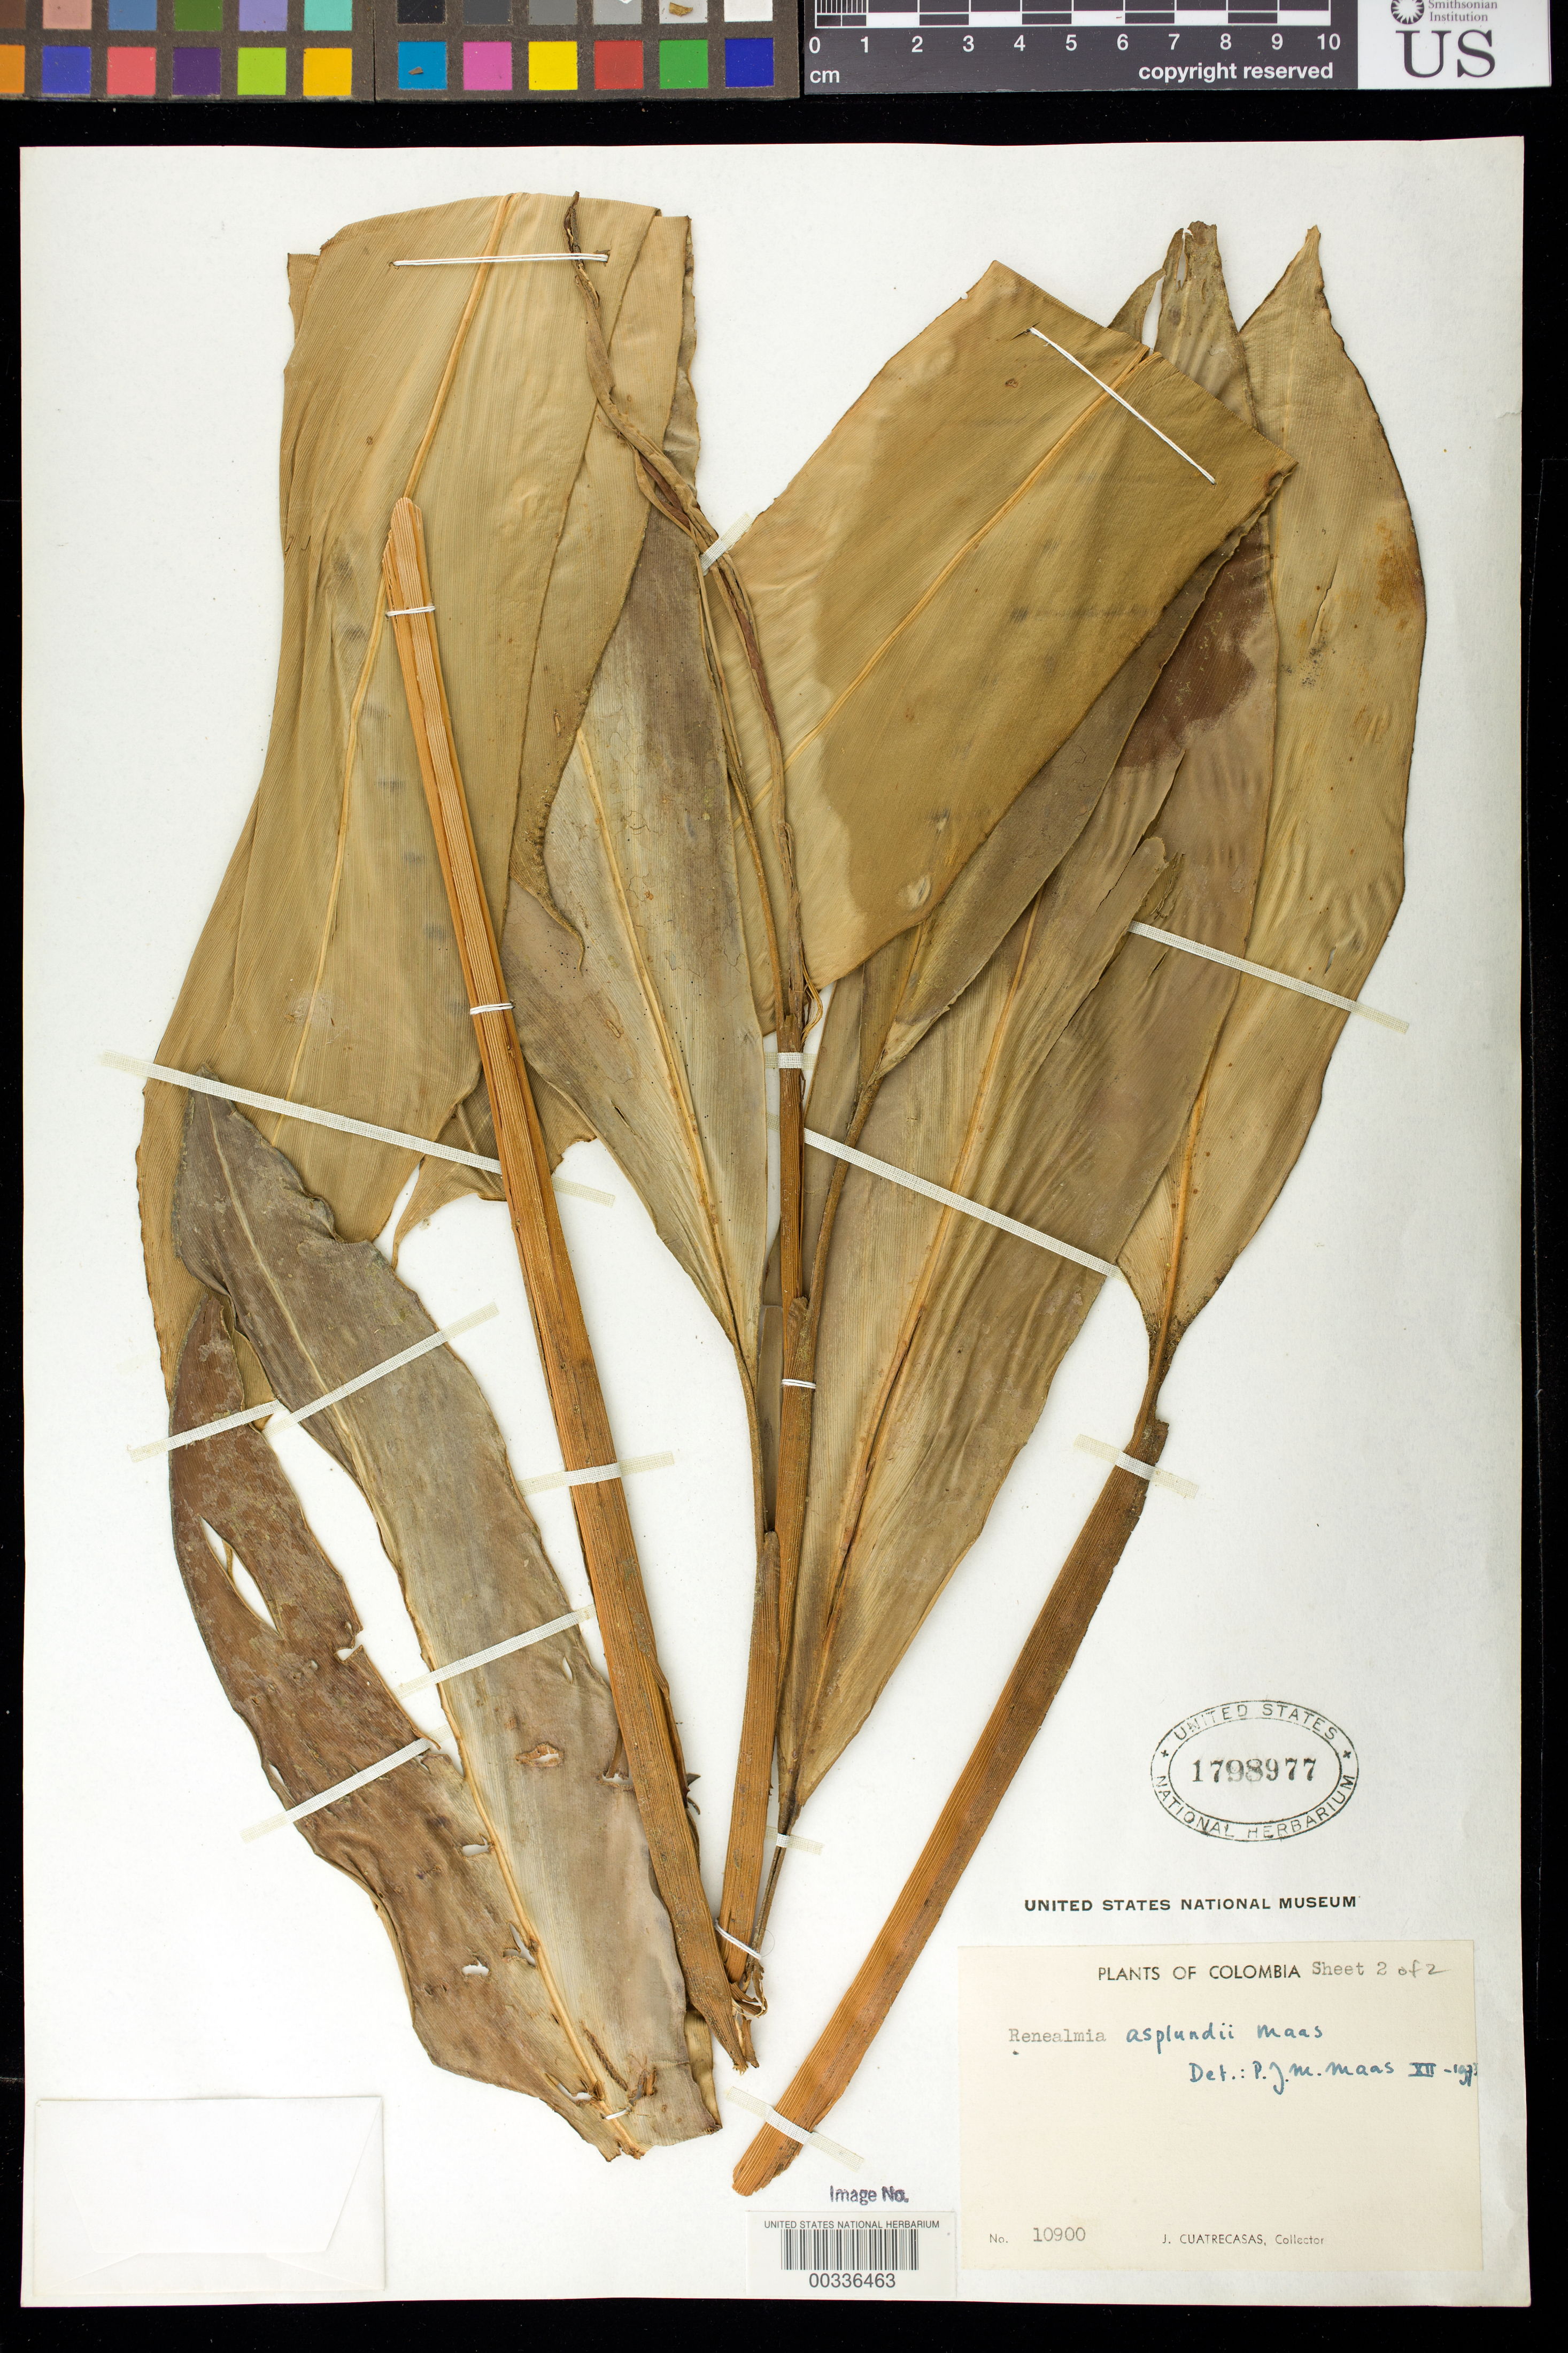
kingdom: Plantae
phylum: Tracheophyta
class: Liliopsida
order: Zingiberales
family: Zingiberaceae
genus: Renealmia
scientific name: Renealmia asplundii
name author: Maas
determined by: Maas, Paul J. M.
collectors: J. Cuatrecasas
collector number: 10900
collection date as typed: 08 Dec 1940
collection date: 1940-12-08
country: Colombia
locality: Frontera Colombo-Ecuadoriana: selva Higrofila del Rio Sal Miguel, Junto a la Desem Bocadura del Rio Conejo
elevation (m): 300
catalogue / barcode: US 1798977